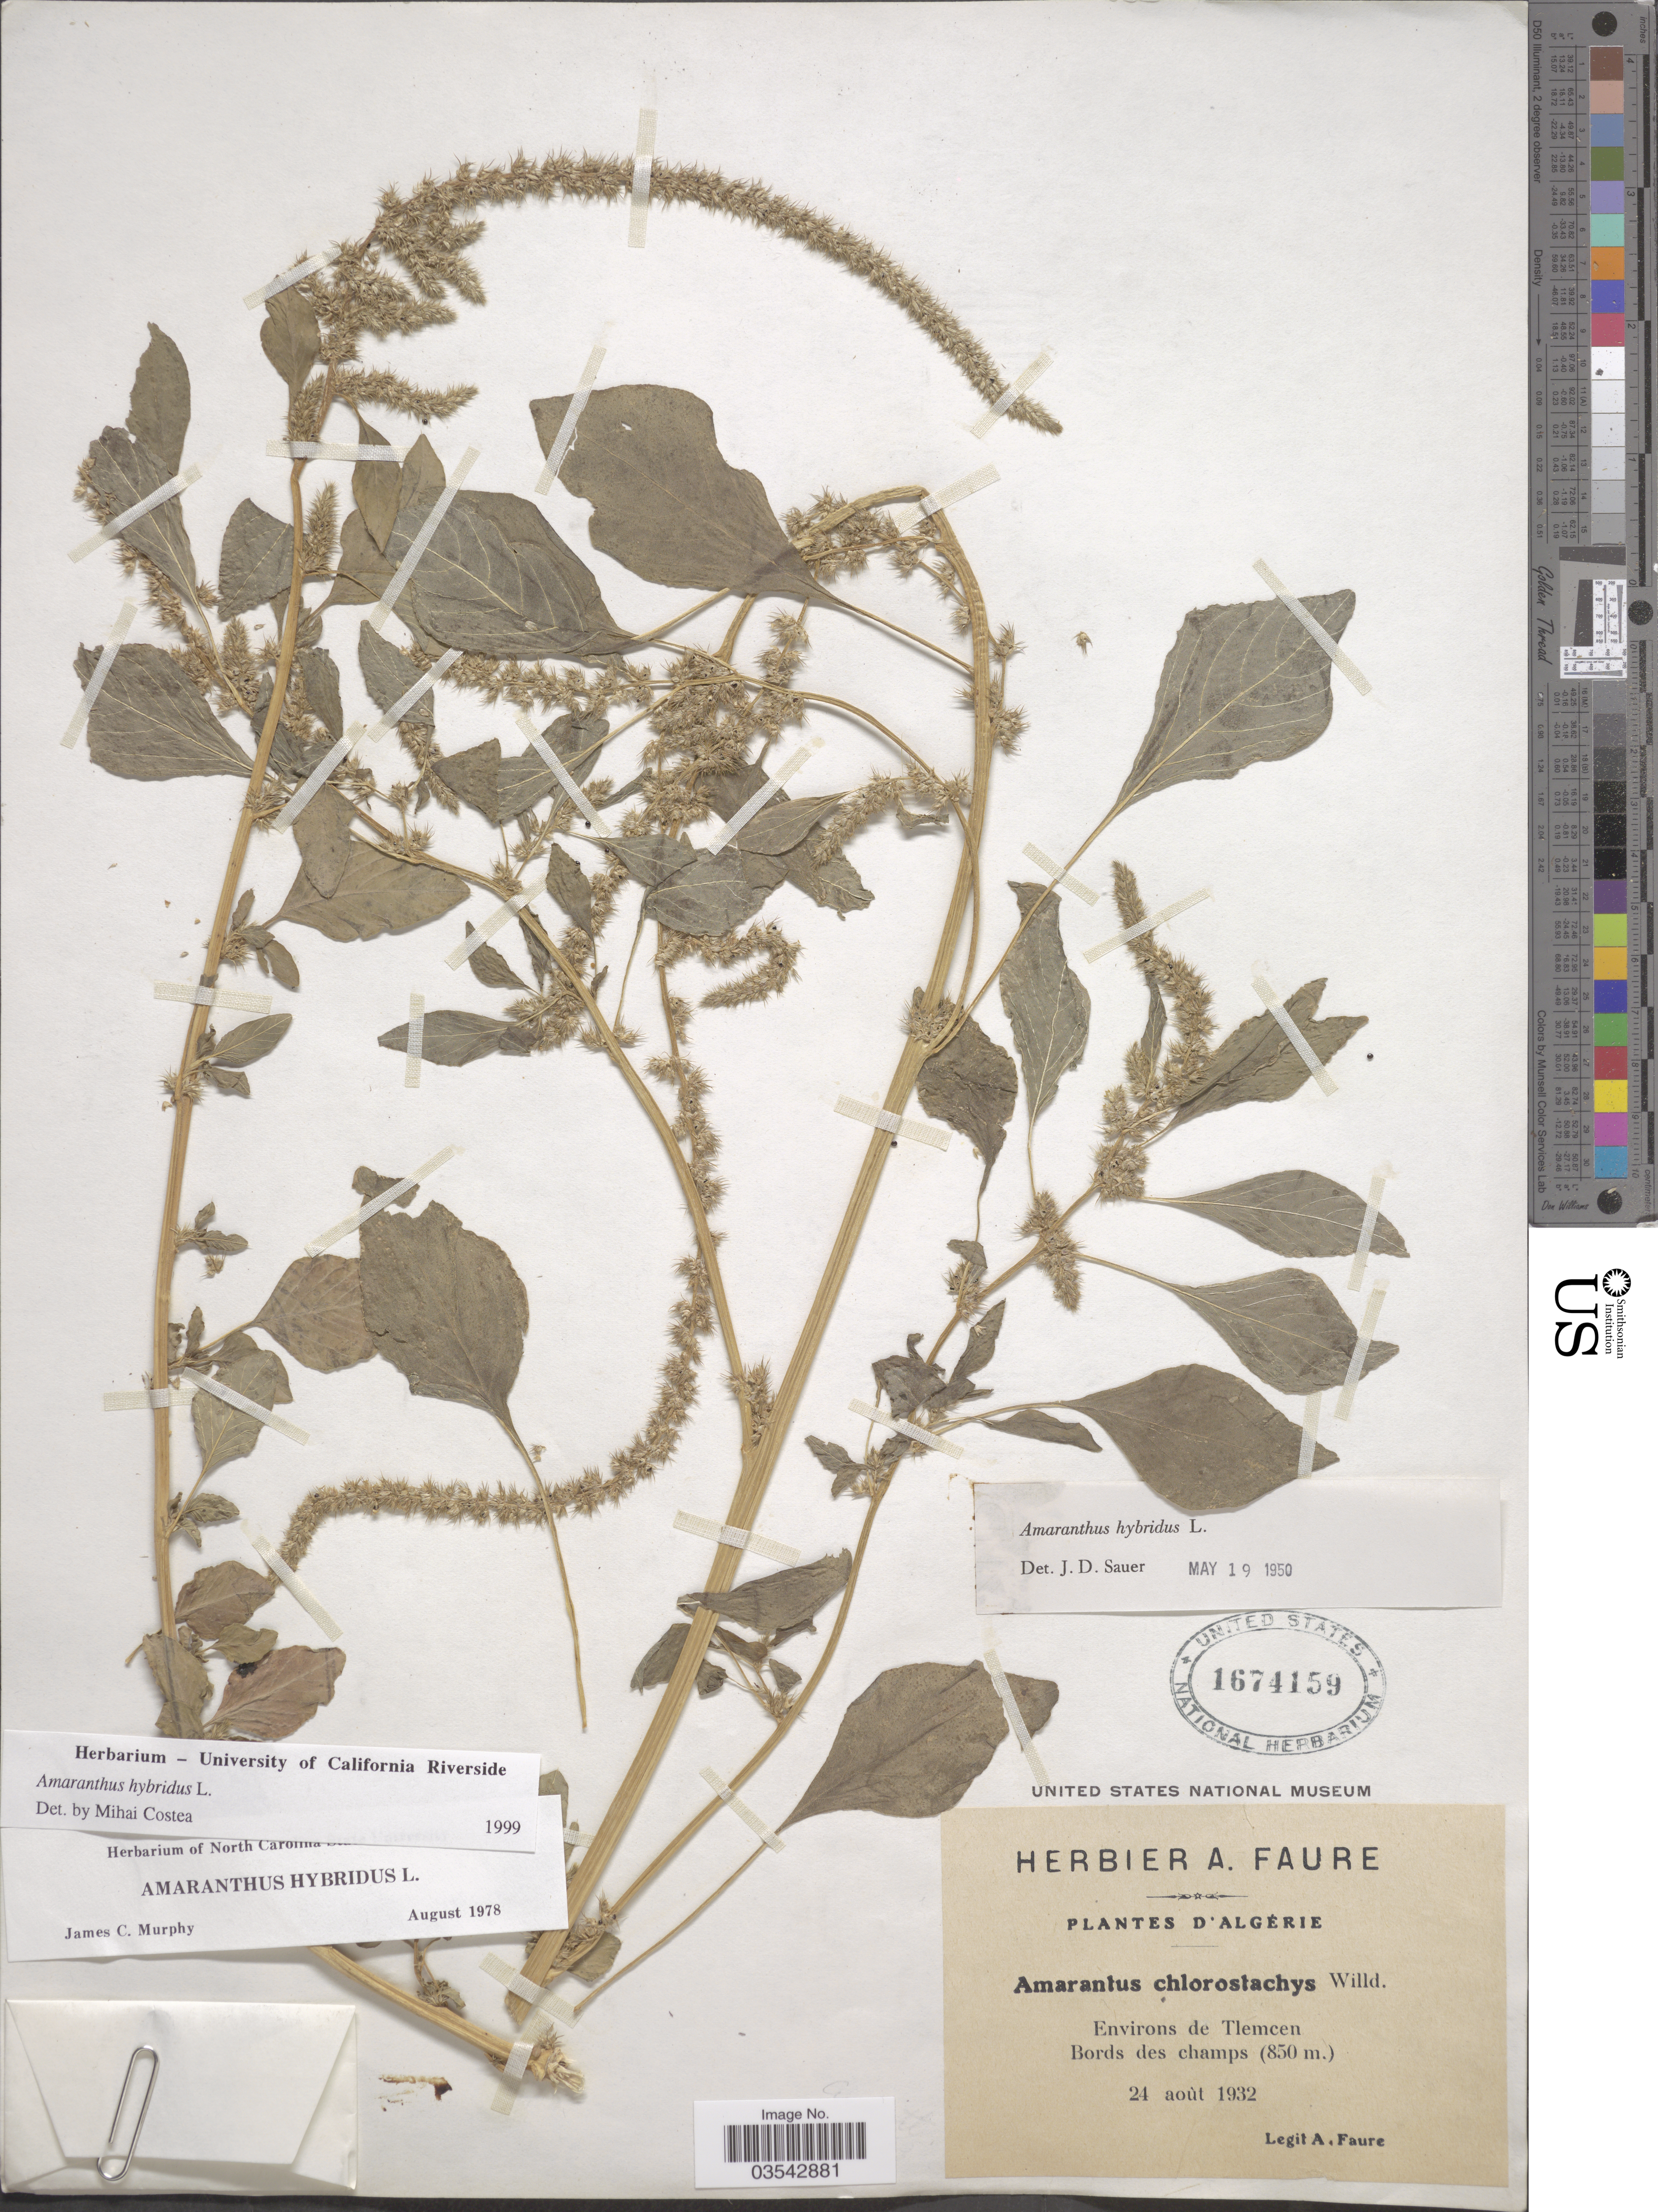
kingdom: Plantae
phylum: Tracheophyta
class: Magnoliopsida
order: Caryophyllales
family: Amaranthaceae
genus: Amaranthus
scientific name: Amaranthus hybridus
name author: L.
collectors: A. Faure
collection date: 1932-08-24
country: Algeria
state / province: Tlemcen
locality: Algérie. Environs de Tlemcen. Bords des champs.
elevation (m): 850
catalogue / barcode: US 1674159